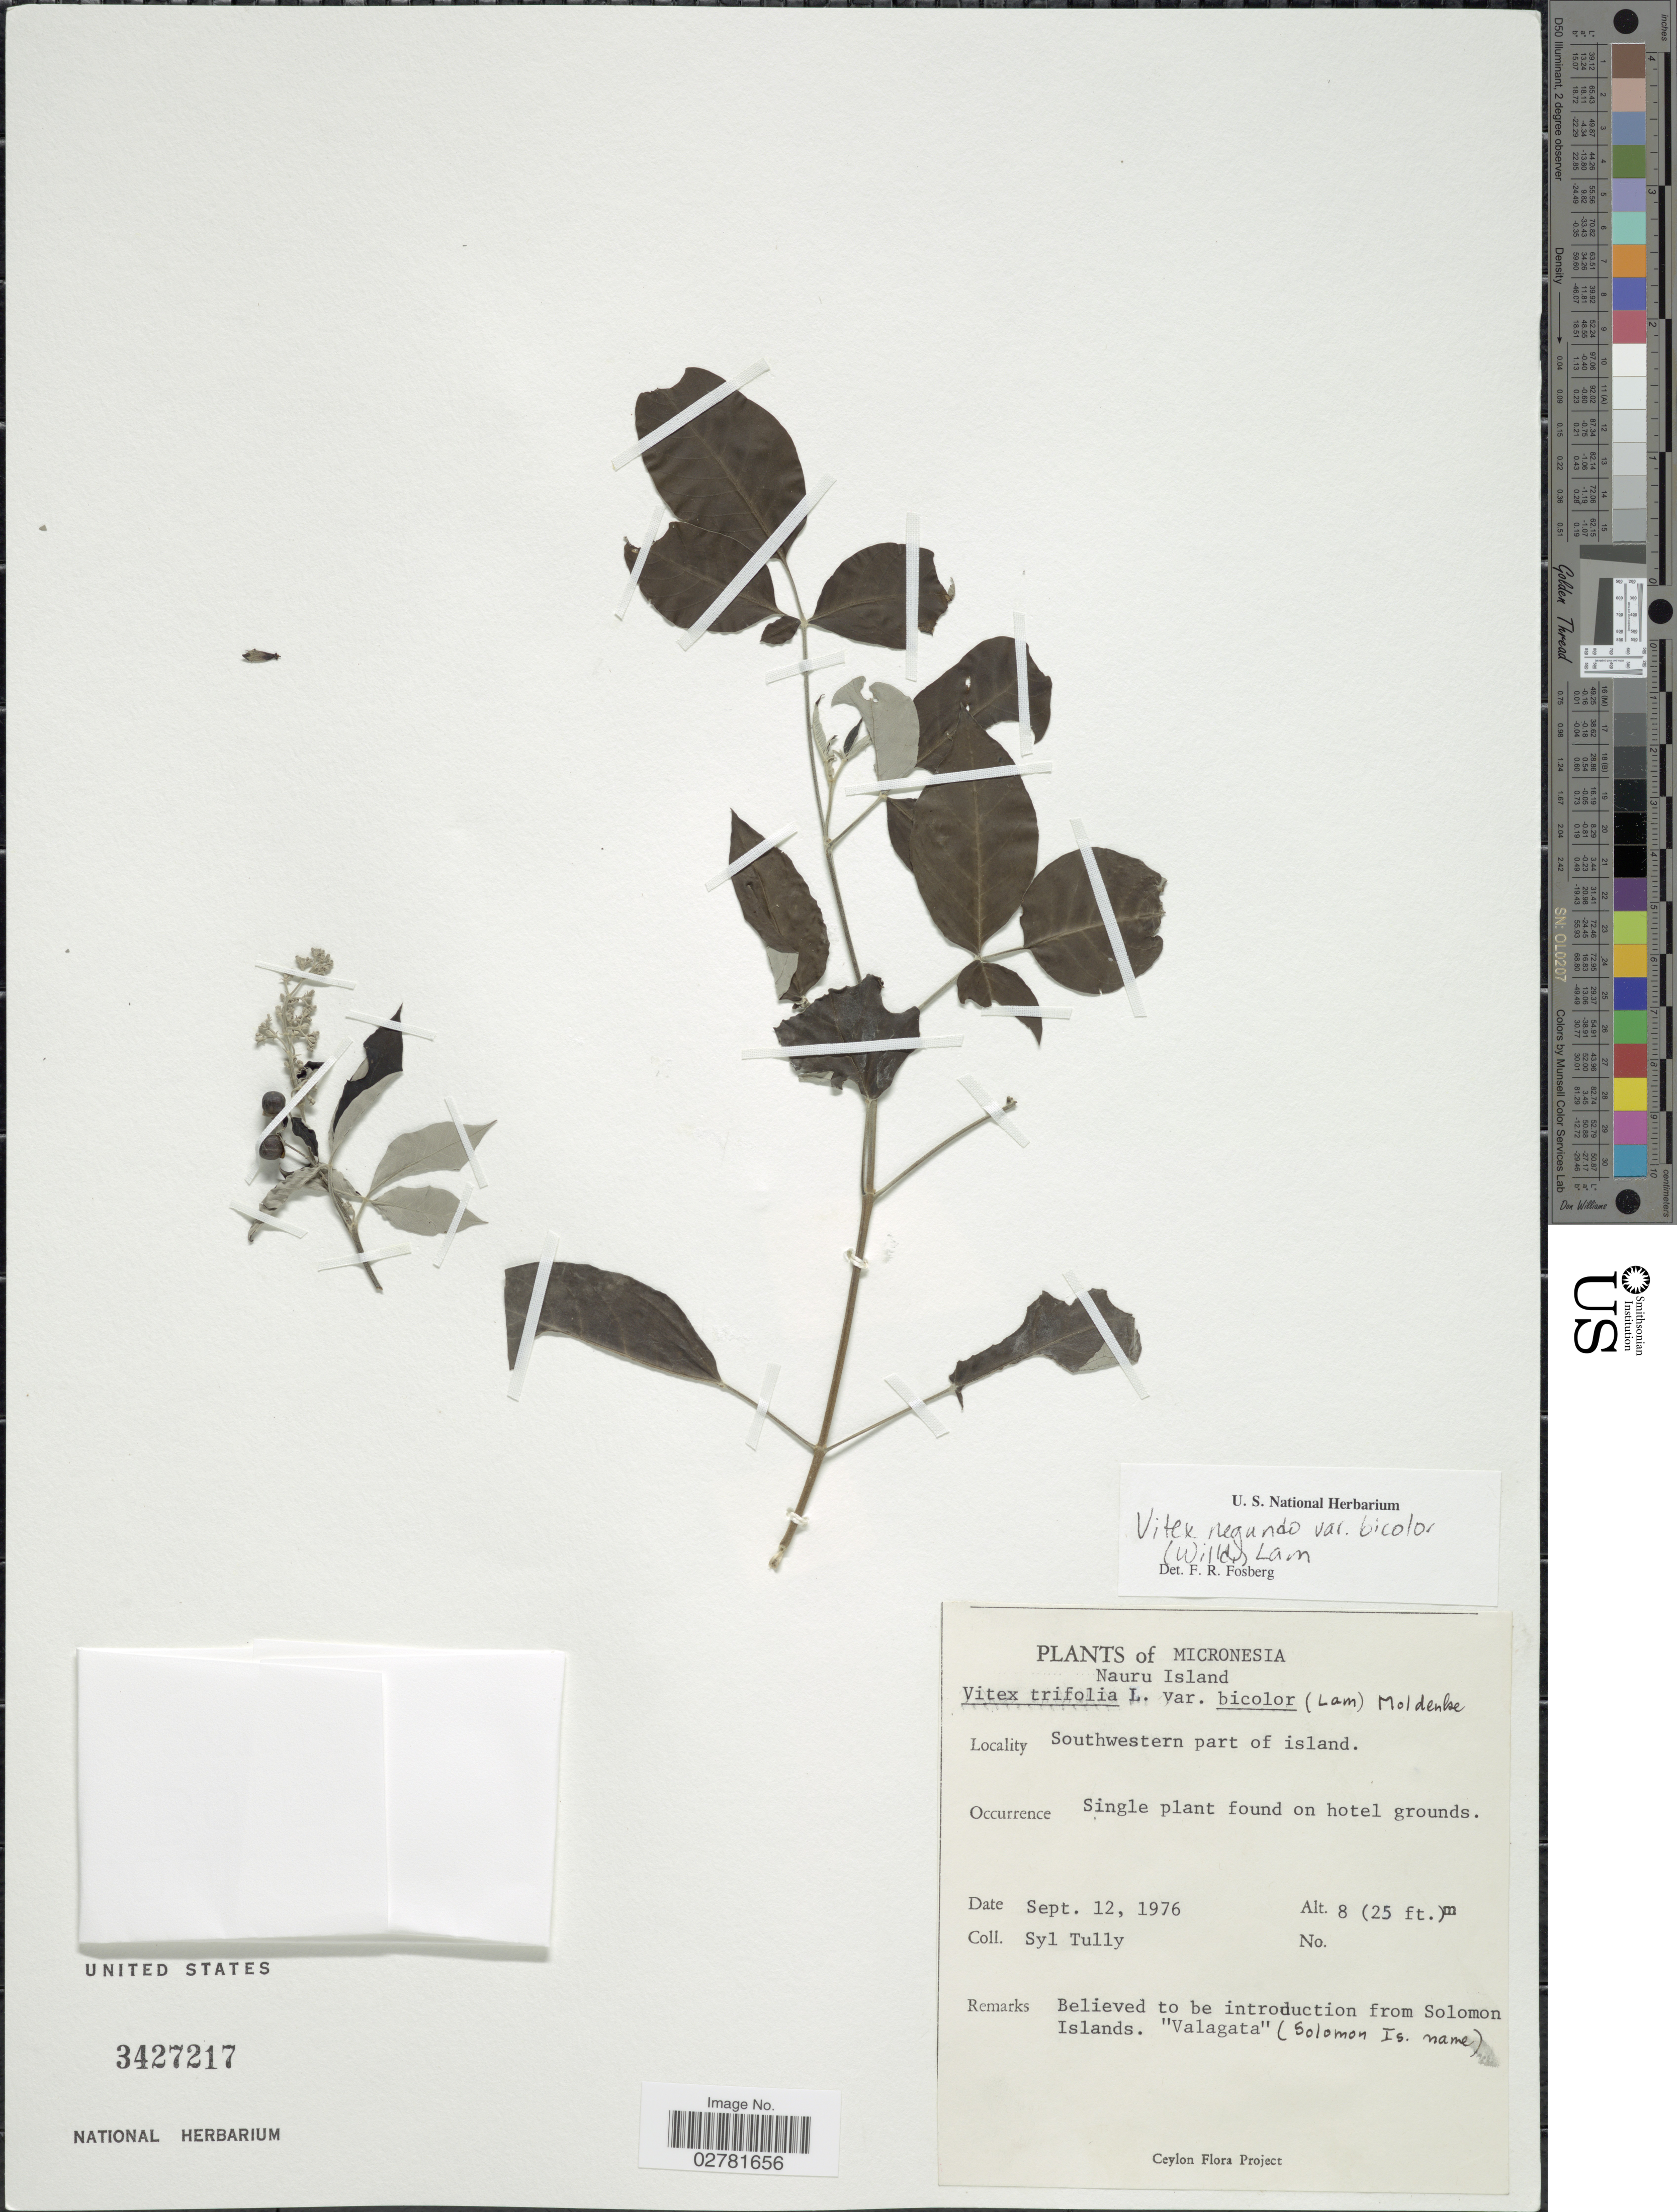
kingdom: Plantae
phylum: Tracheophyta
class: Magnoliopsida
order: Lamiales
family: Lamiaceae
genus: Vitex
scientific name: Vitex negundo var. bicolor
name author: (Willd.) H.J. Lam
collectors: S. Tully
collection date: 1976-09-12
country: Micronesia, Federated States of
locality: Micronesia. Nauru Island. Southwestern part of island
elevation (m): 8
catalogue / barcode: US 3427217